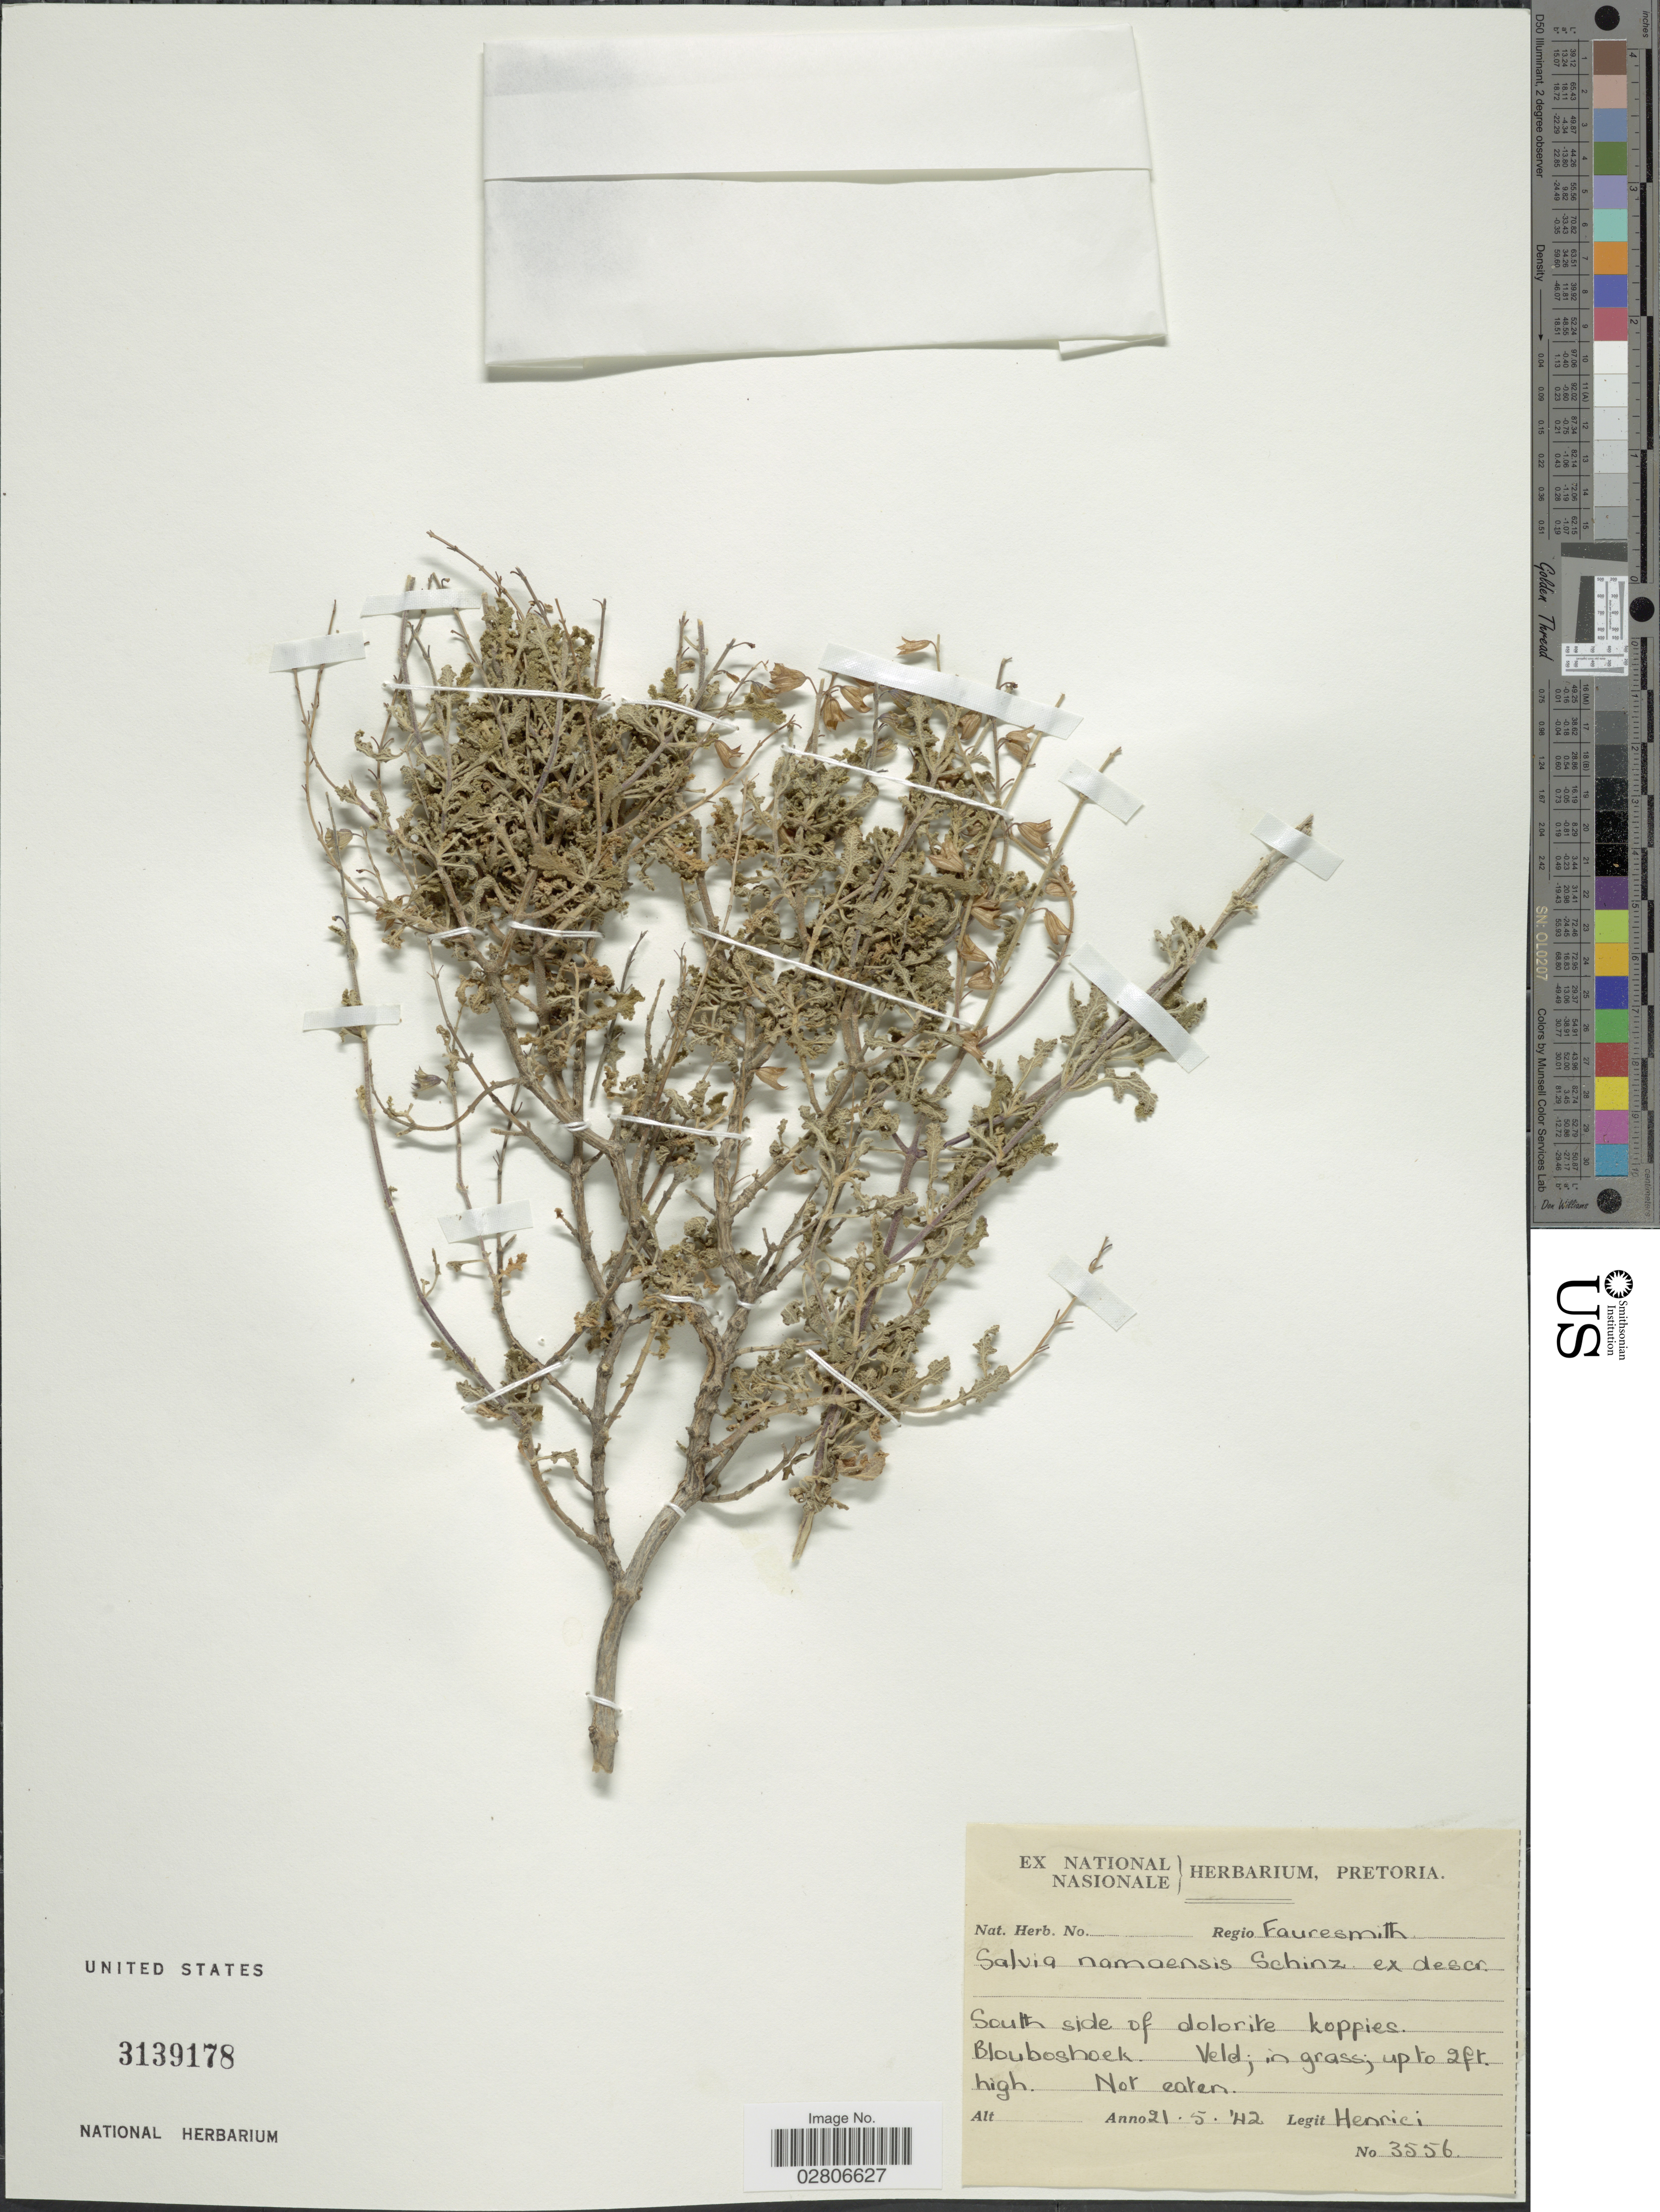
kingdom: Plantae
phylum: Tracheophyta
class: Magnoliopsida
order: Lamiales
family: Lamiaceae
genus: Salvia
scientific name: Salvia namaensis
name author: Schinz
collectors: Henrici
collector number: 3556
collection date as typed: Transcribed d/m/y: 21/5/42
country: South Africa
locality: Regio Fauresmith, south side of dolorite koppies, Blouboshoek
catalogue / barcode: US 3139178